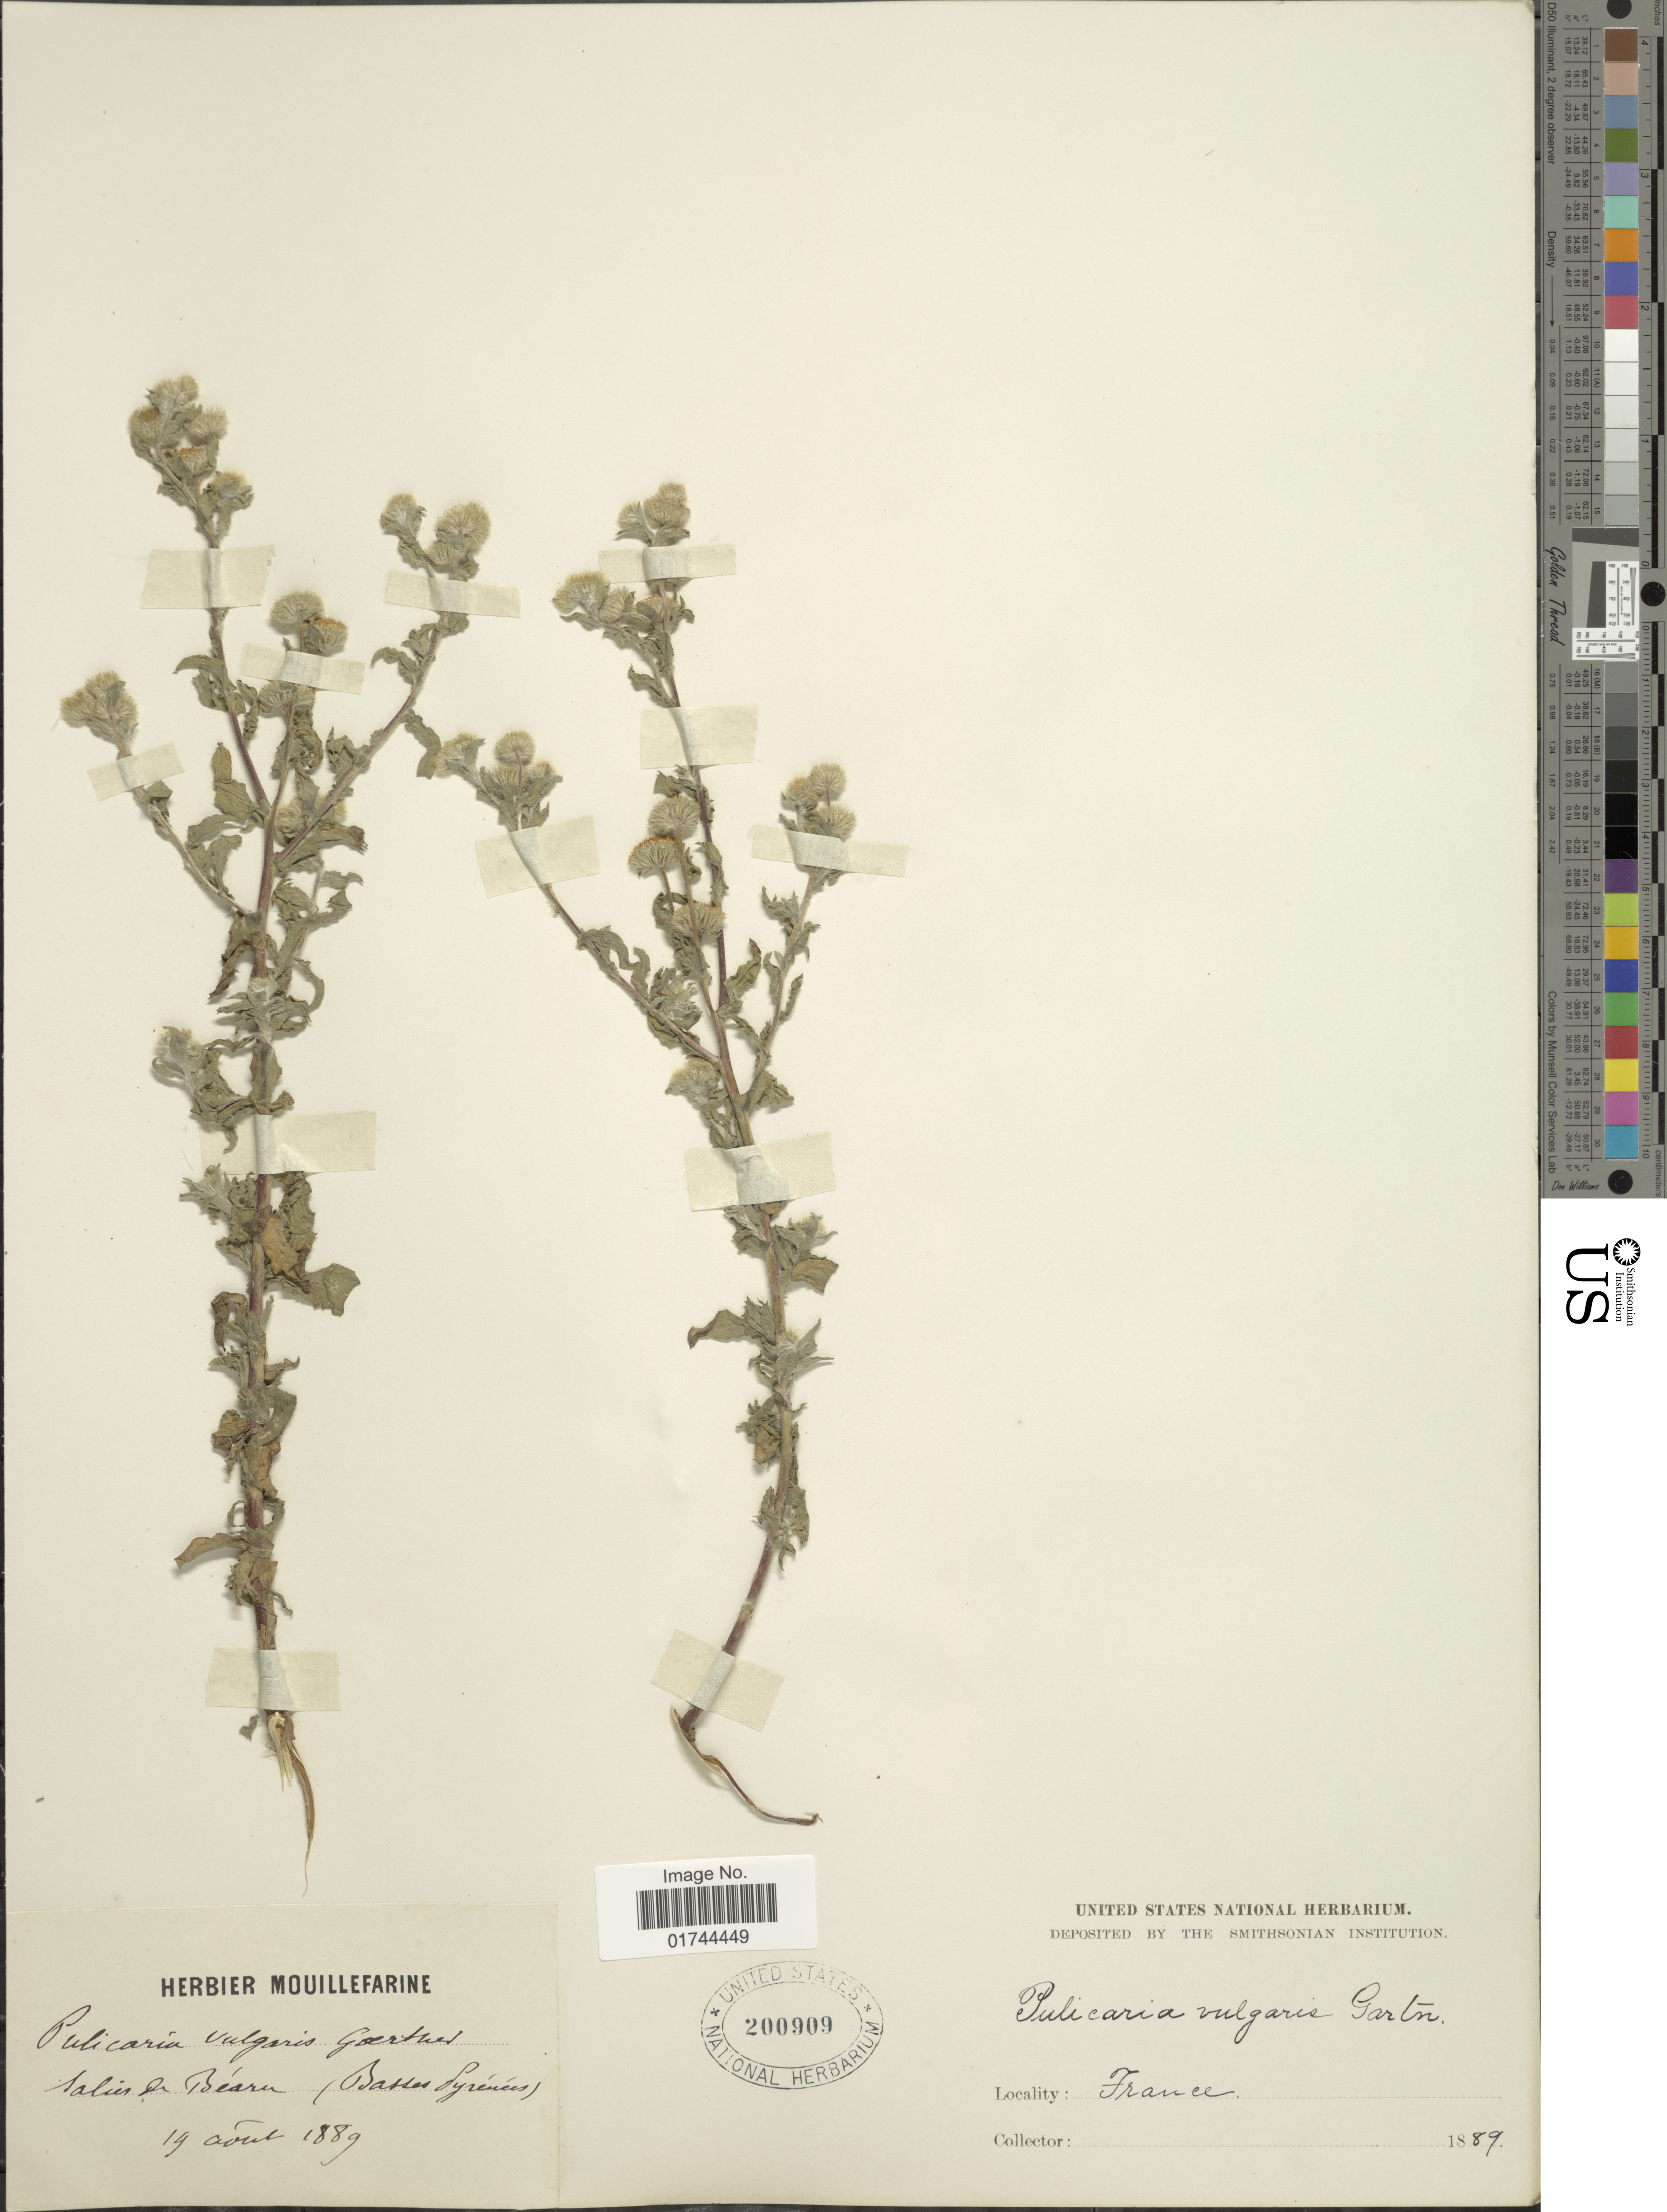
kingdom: Plantae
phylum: Tracheophyta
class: Magnoliopsida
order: Asterales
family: Asteraceae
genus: Pulicaria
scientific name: Pulicaria vulgaris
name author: Gaertn.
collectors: ex herb. Mouillefarine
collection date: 1889-08-19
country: France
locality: Salier er Bearn (Battes Pyrenees)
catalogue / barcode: US 200909